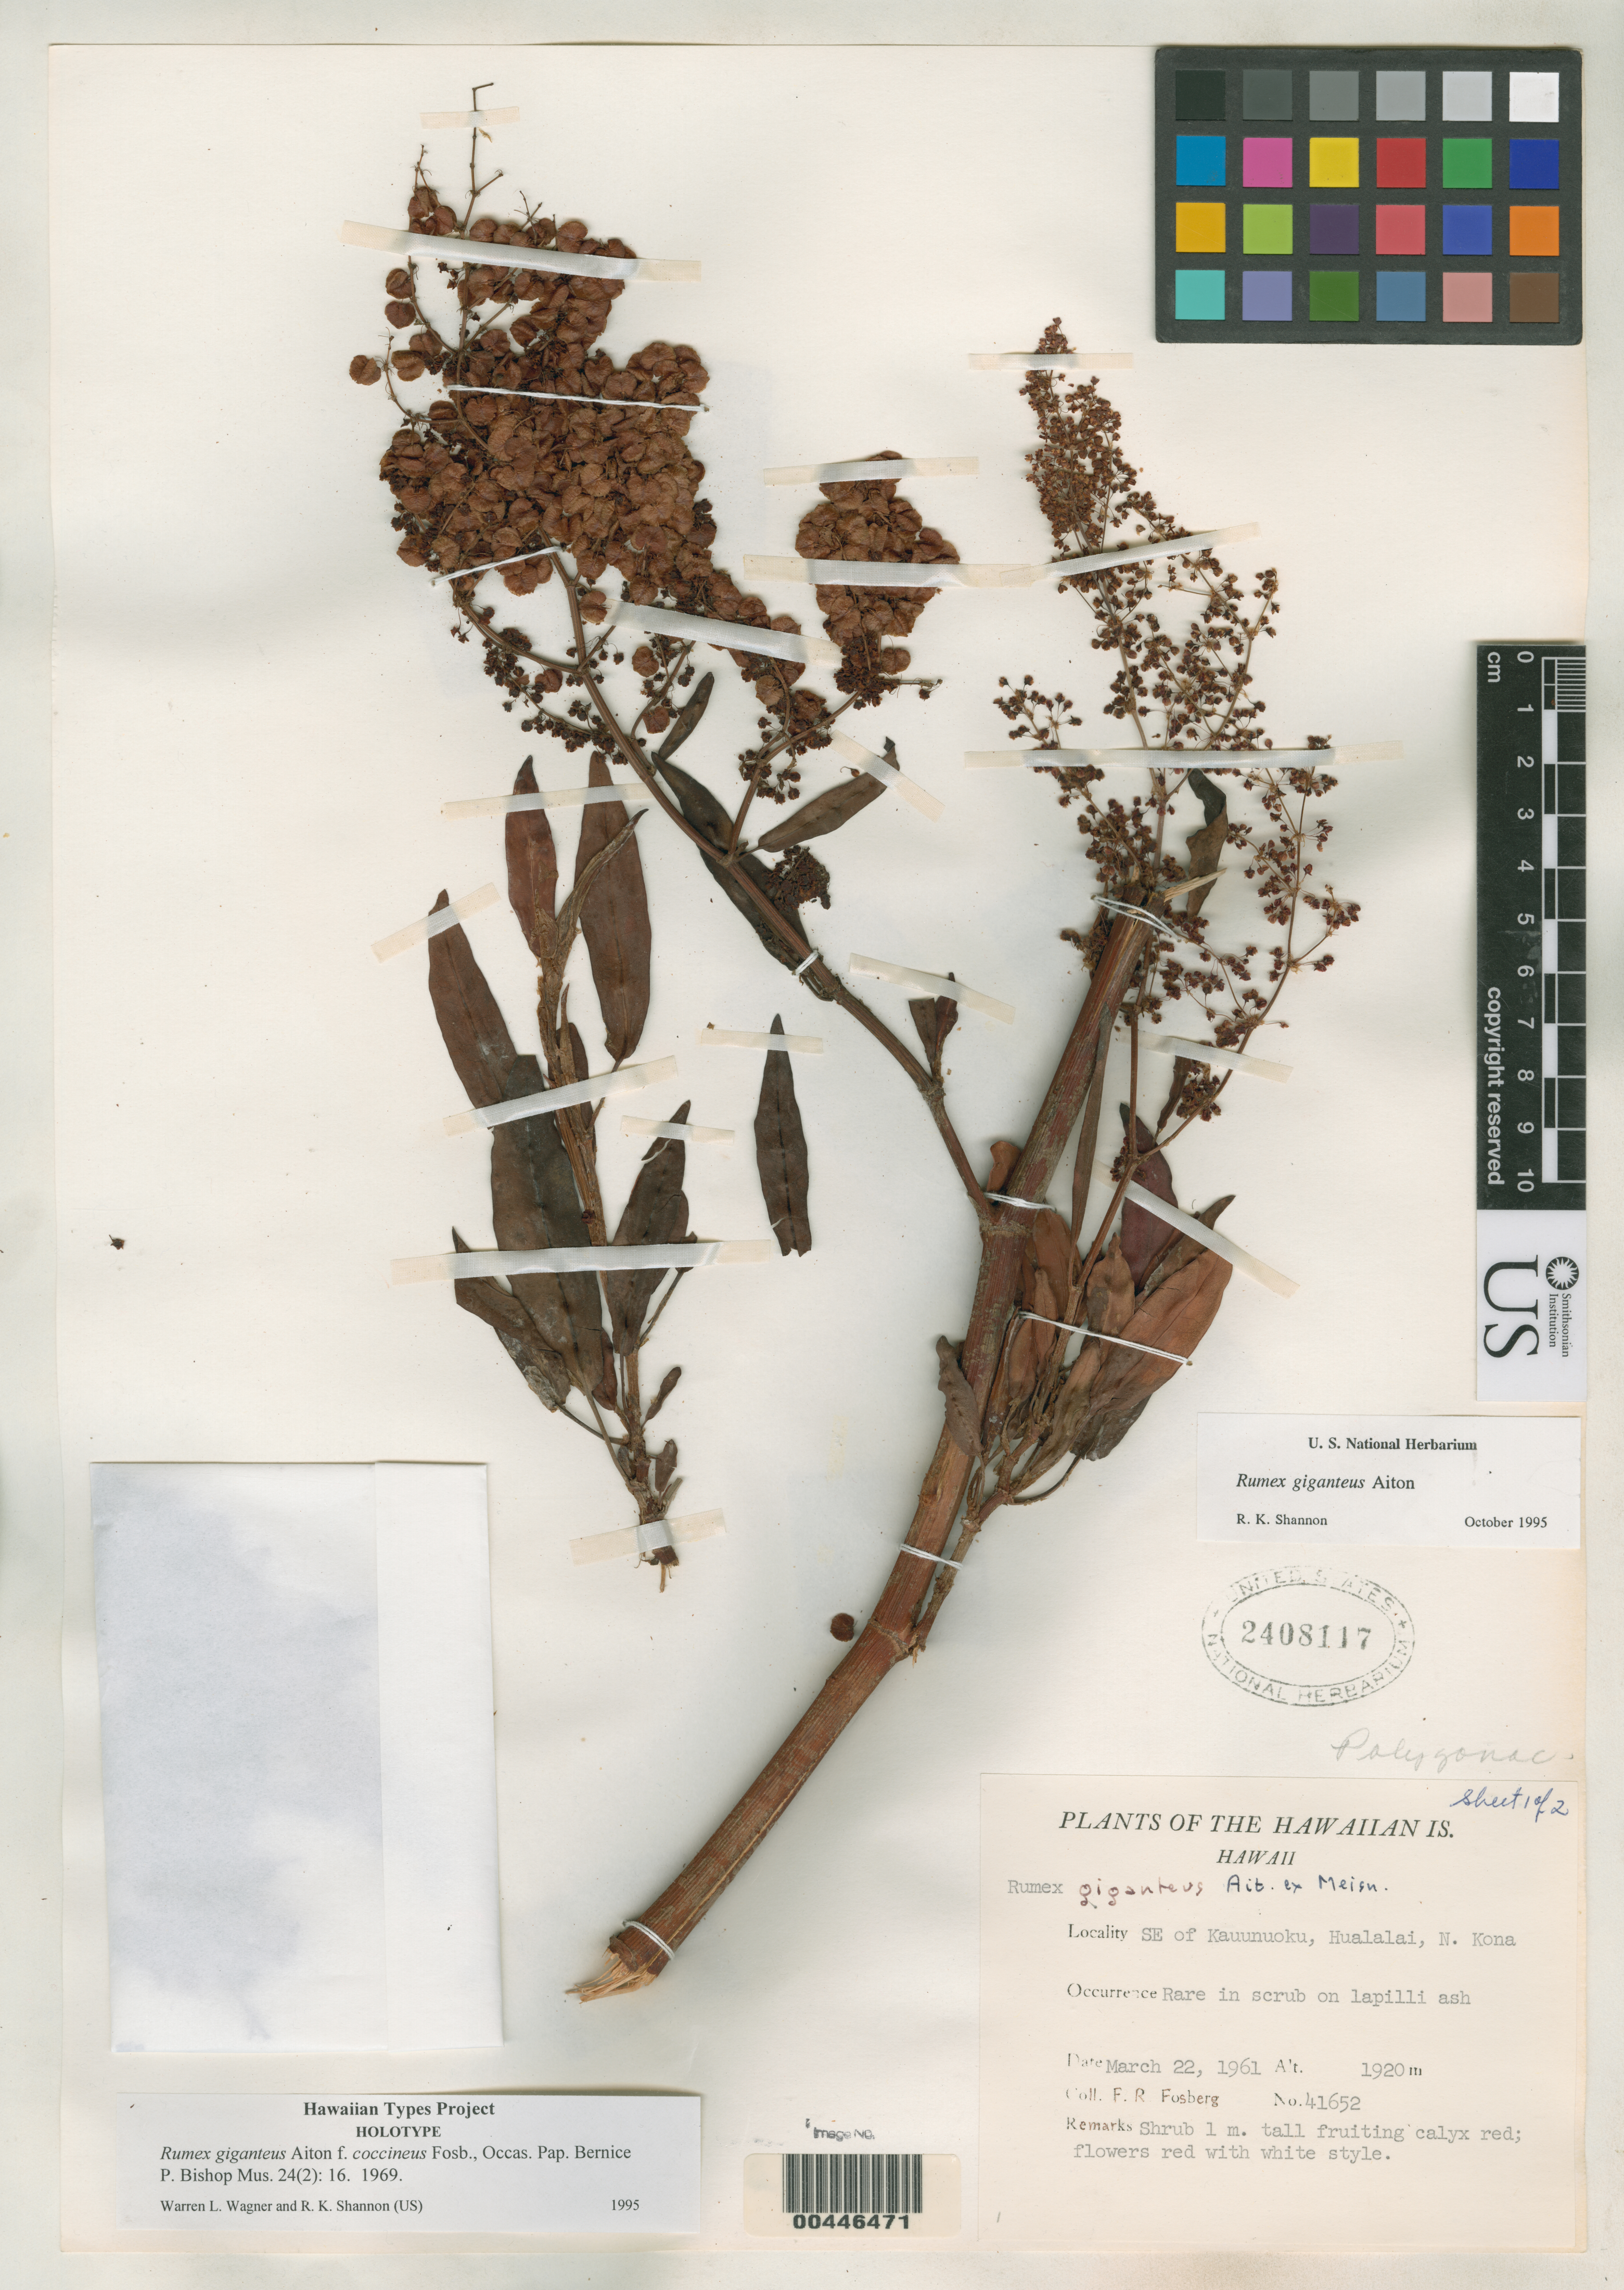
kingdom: Plantae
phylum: Tracheophyta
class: Magnoliopsida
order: Caryophyllales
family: Polygonaceae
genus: Rumex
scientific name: Rumex giganteus f. coccineus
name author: Fosberg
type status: Holotype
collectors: F. R. Fosberg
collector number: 41652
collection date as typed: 22 Mar 1961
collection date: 1961-03-22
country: United States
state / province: Hawaii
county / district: Hawaii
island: Hawaii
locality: SE of Kauunuoku, Hualalai, N. Kona.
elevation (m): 1920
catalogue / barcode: US 2408117